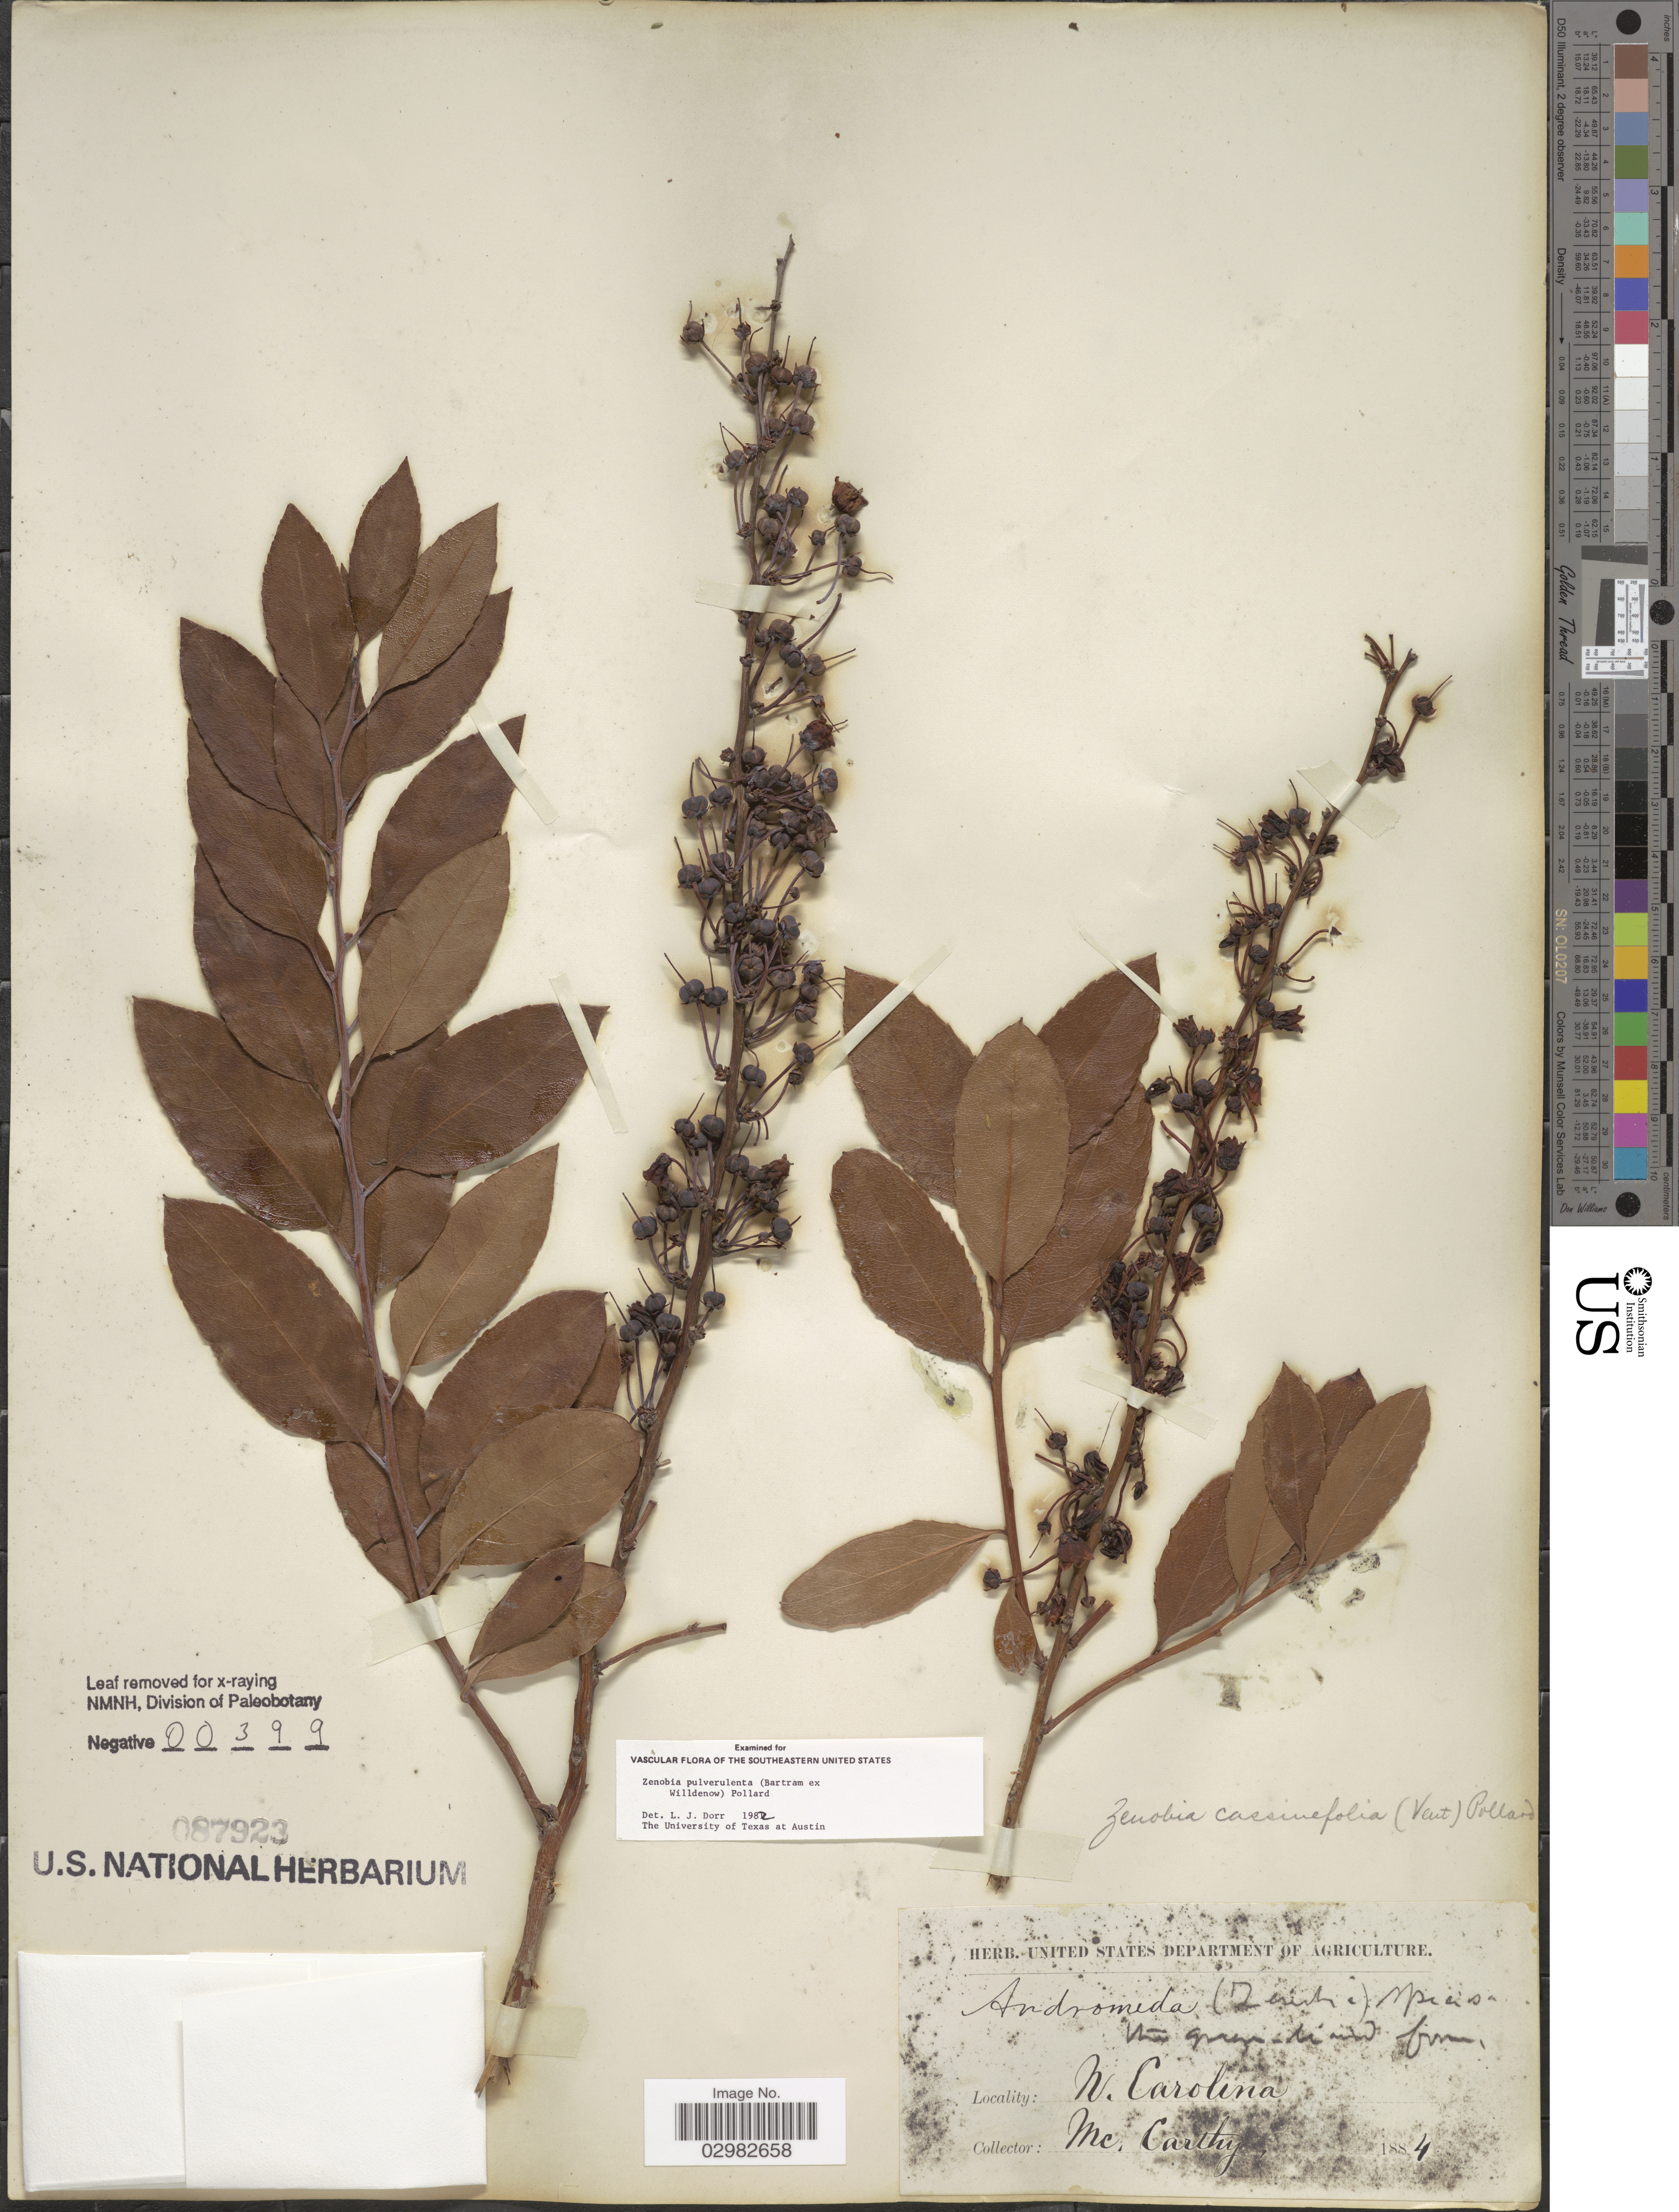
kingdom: Plantae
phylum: Tracheophyta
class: Magnoliopsida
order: Ericales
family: Ericaceae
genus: Zenobia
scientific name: Zenobia pulverulenta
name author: (W. Bartram ex Willd.) Pollard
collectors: -- McCarthy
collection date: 1884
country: United States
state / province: North Carolina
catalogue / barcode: US 87923